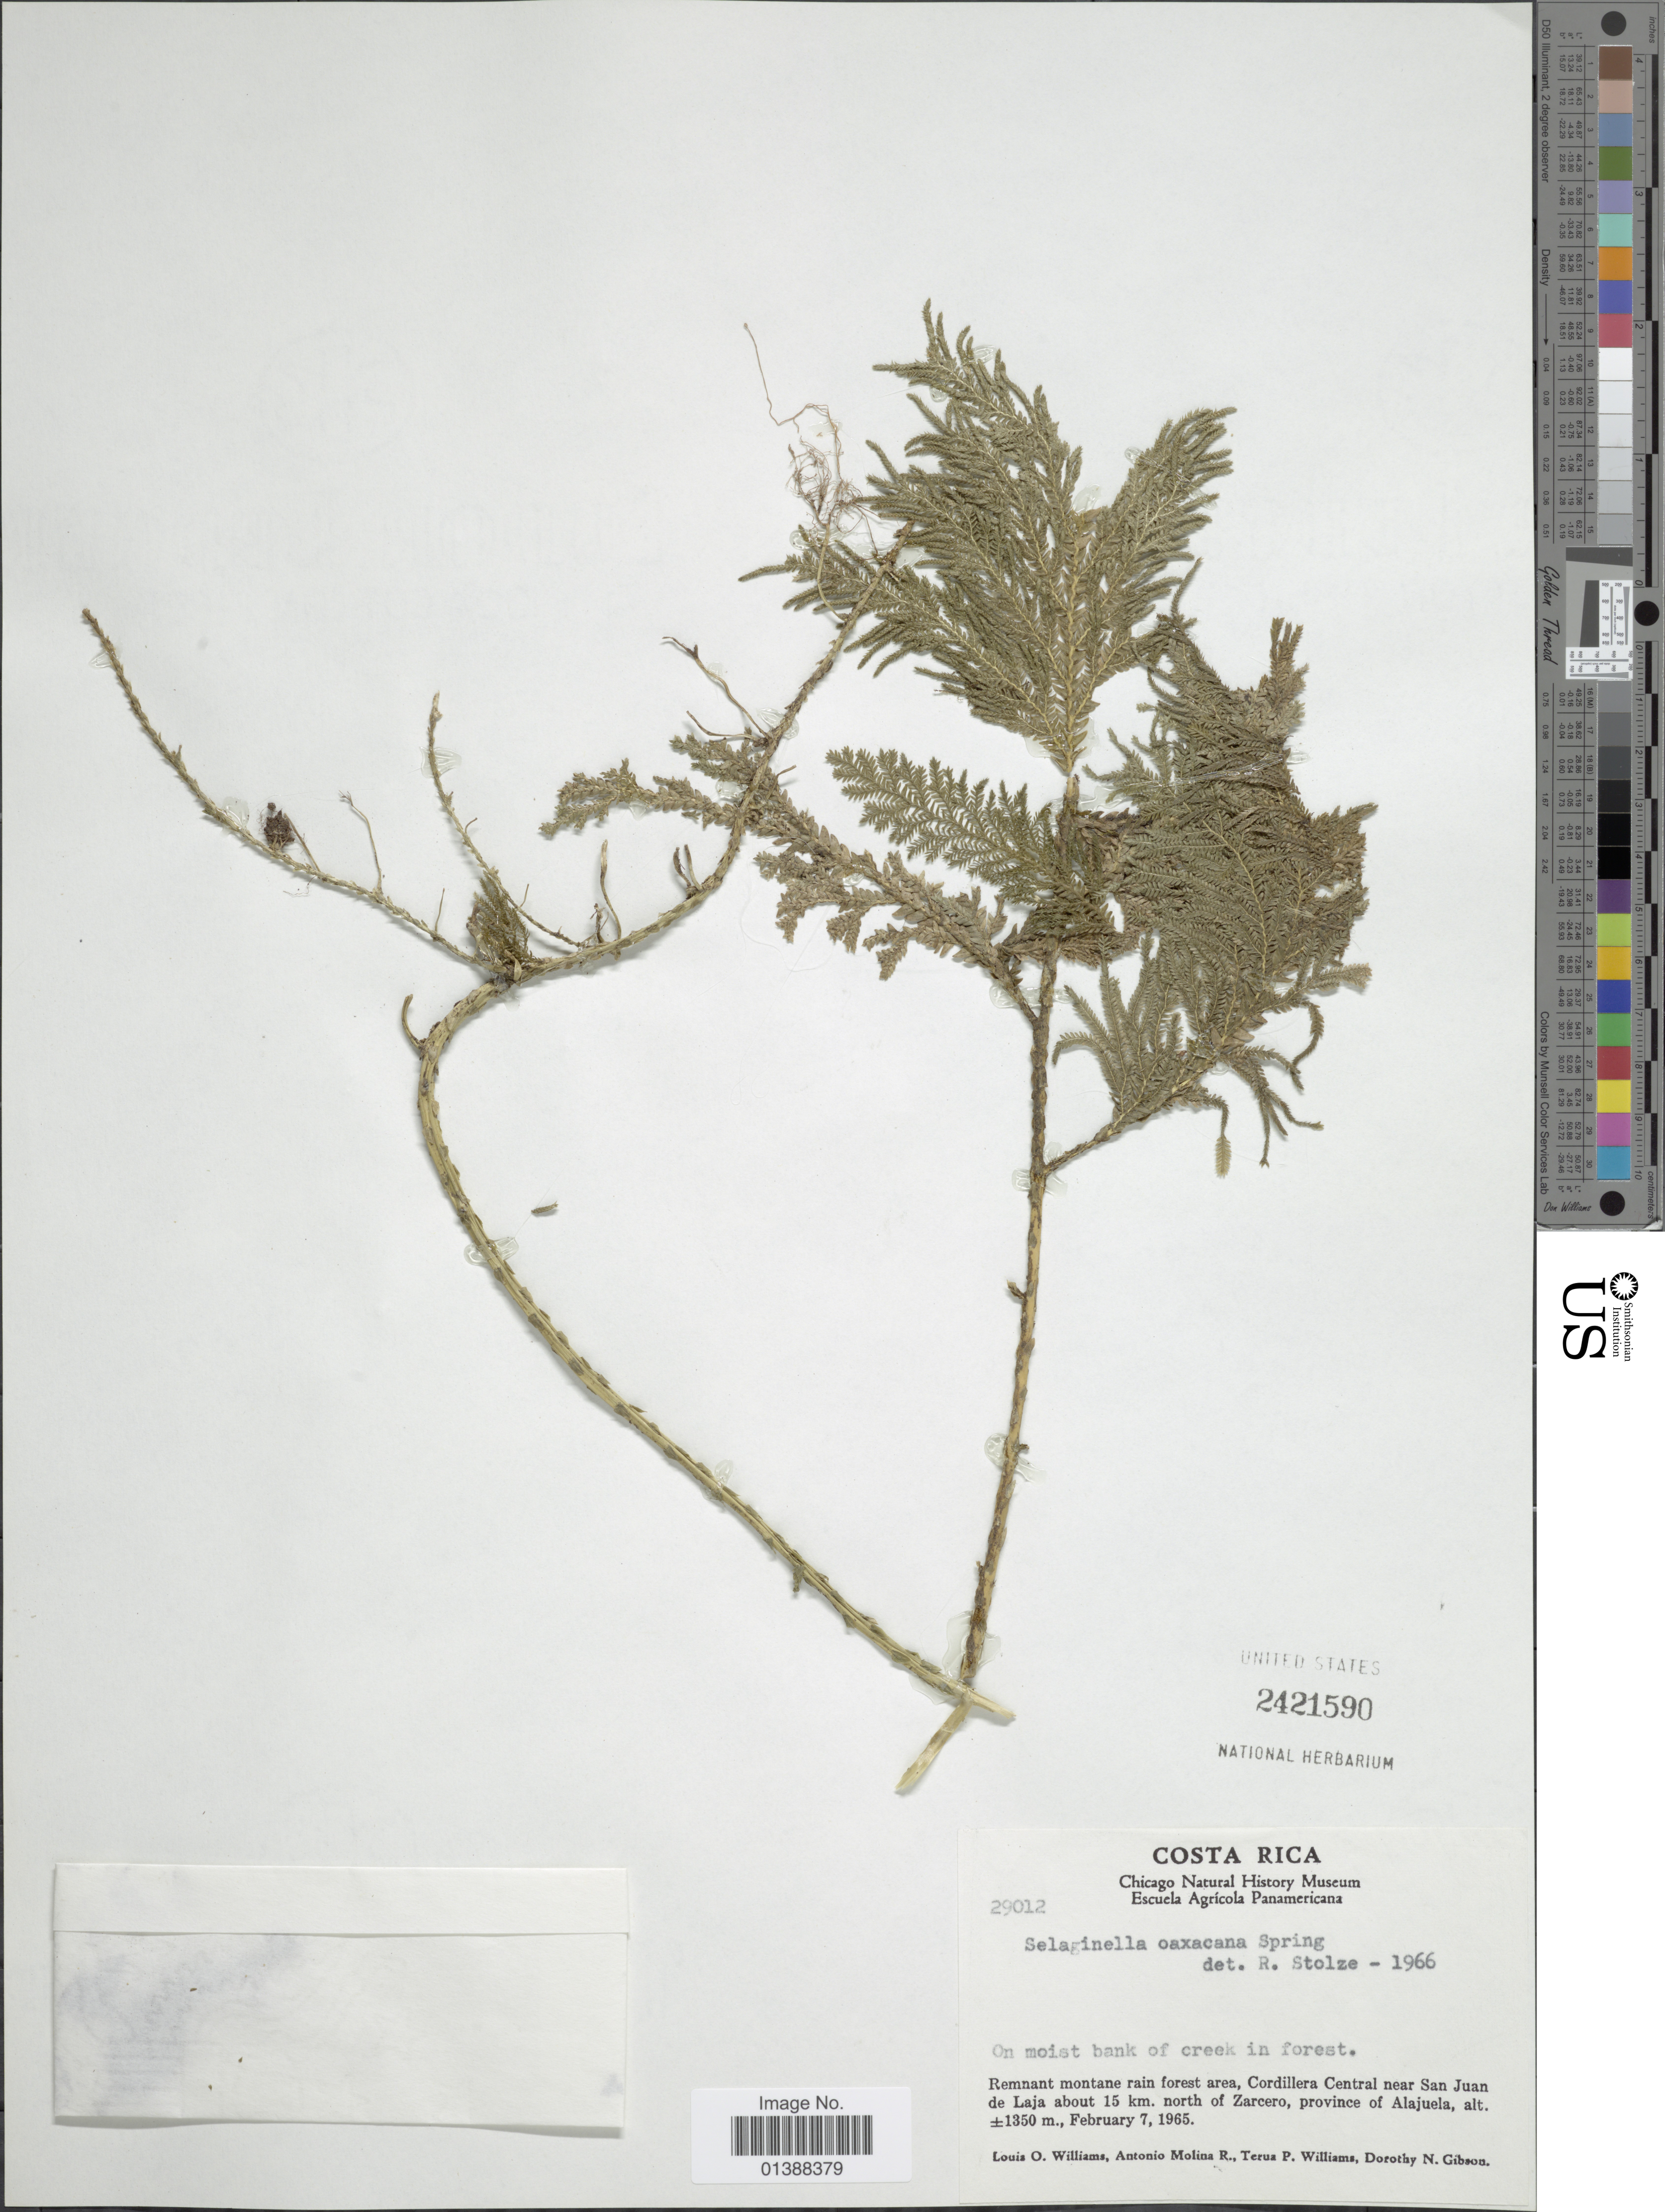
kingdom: Plantae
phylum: Tracheophyta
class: Lycopodiopsida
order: Selaginellales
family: Selaginellaceae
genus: Selaginella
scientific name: Selaginella oaxacana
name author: Spring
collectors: L. O. Williams, A. Molina R., T. P. Williams & D. N. Gibson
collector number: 29012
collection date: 1965-02-07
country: Costa Rica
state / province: Alajuela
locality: Cordillera central near San Juan de Laja about 15 km. north of Zarcero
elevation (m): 1350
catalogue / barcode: US 2421590